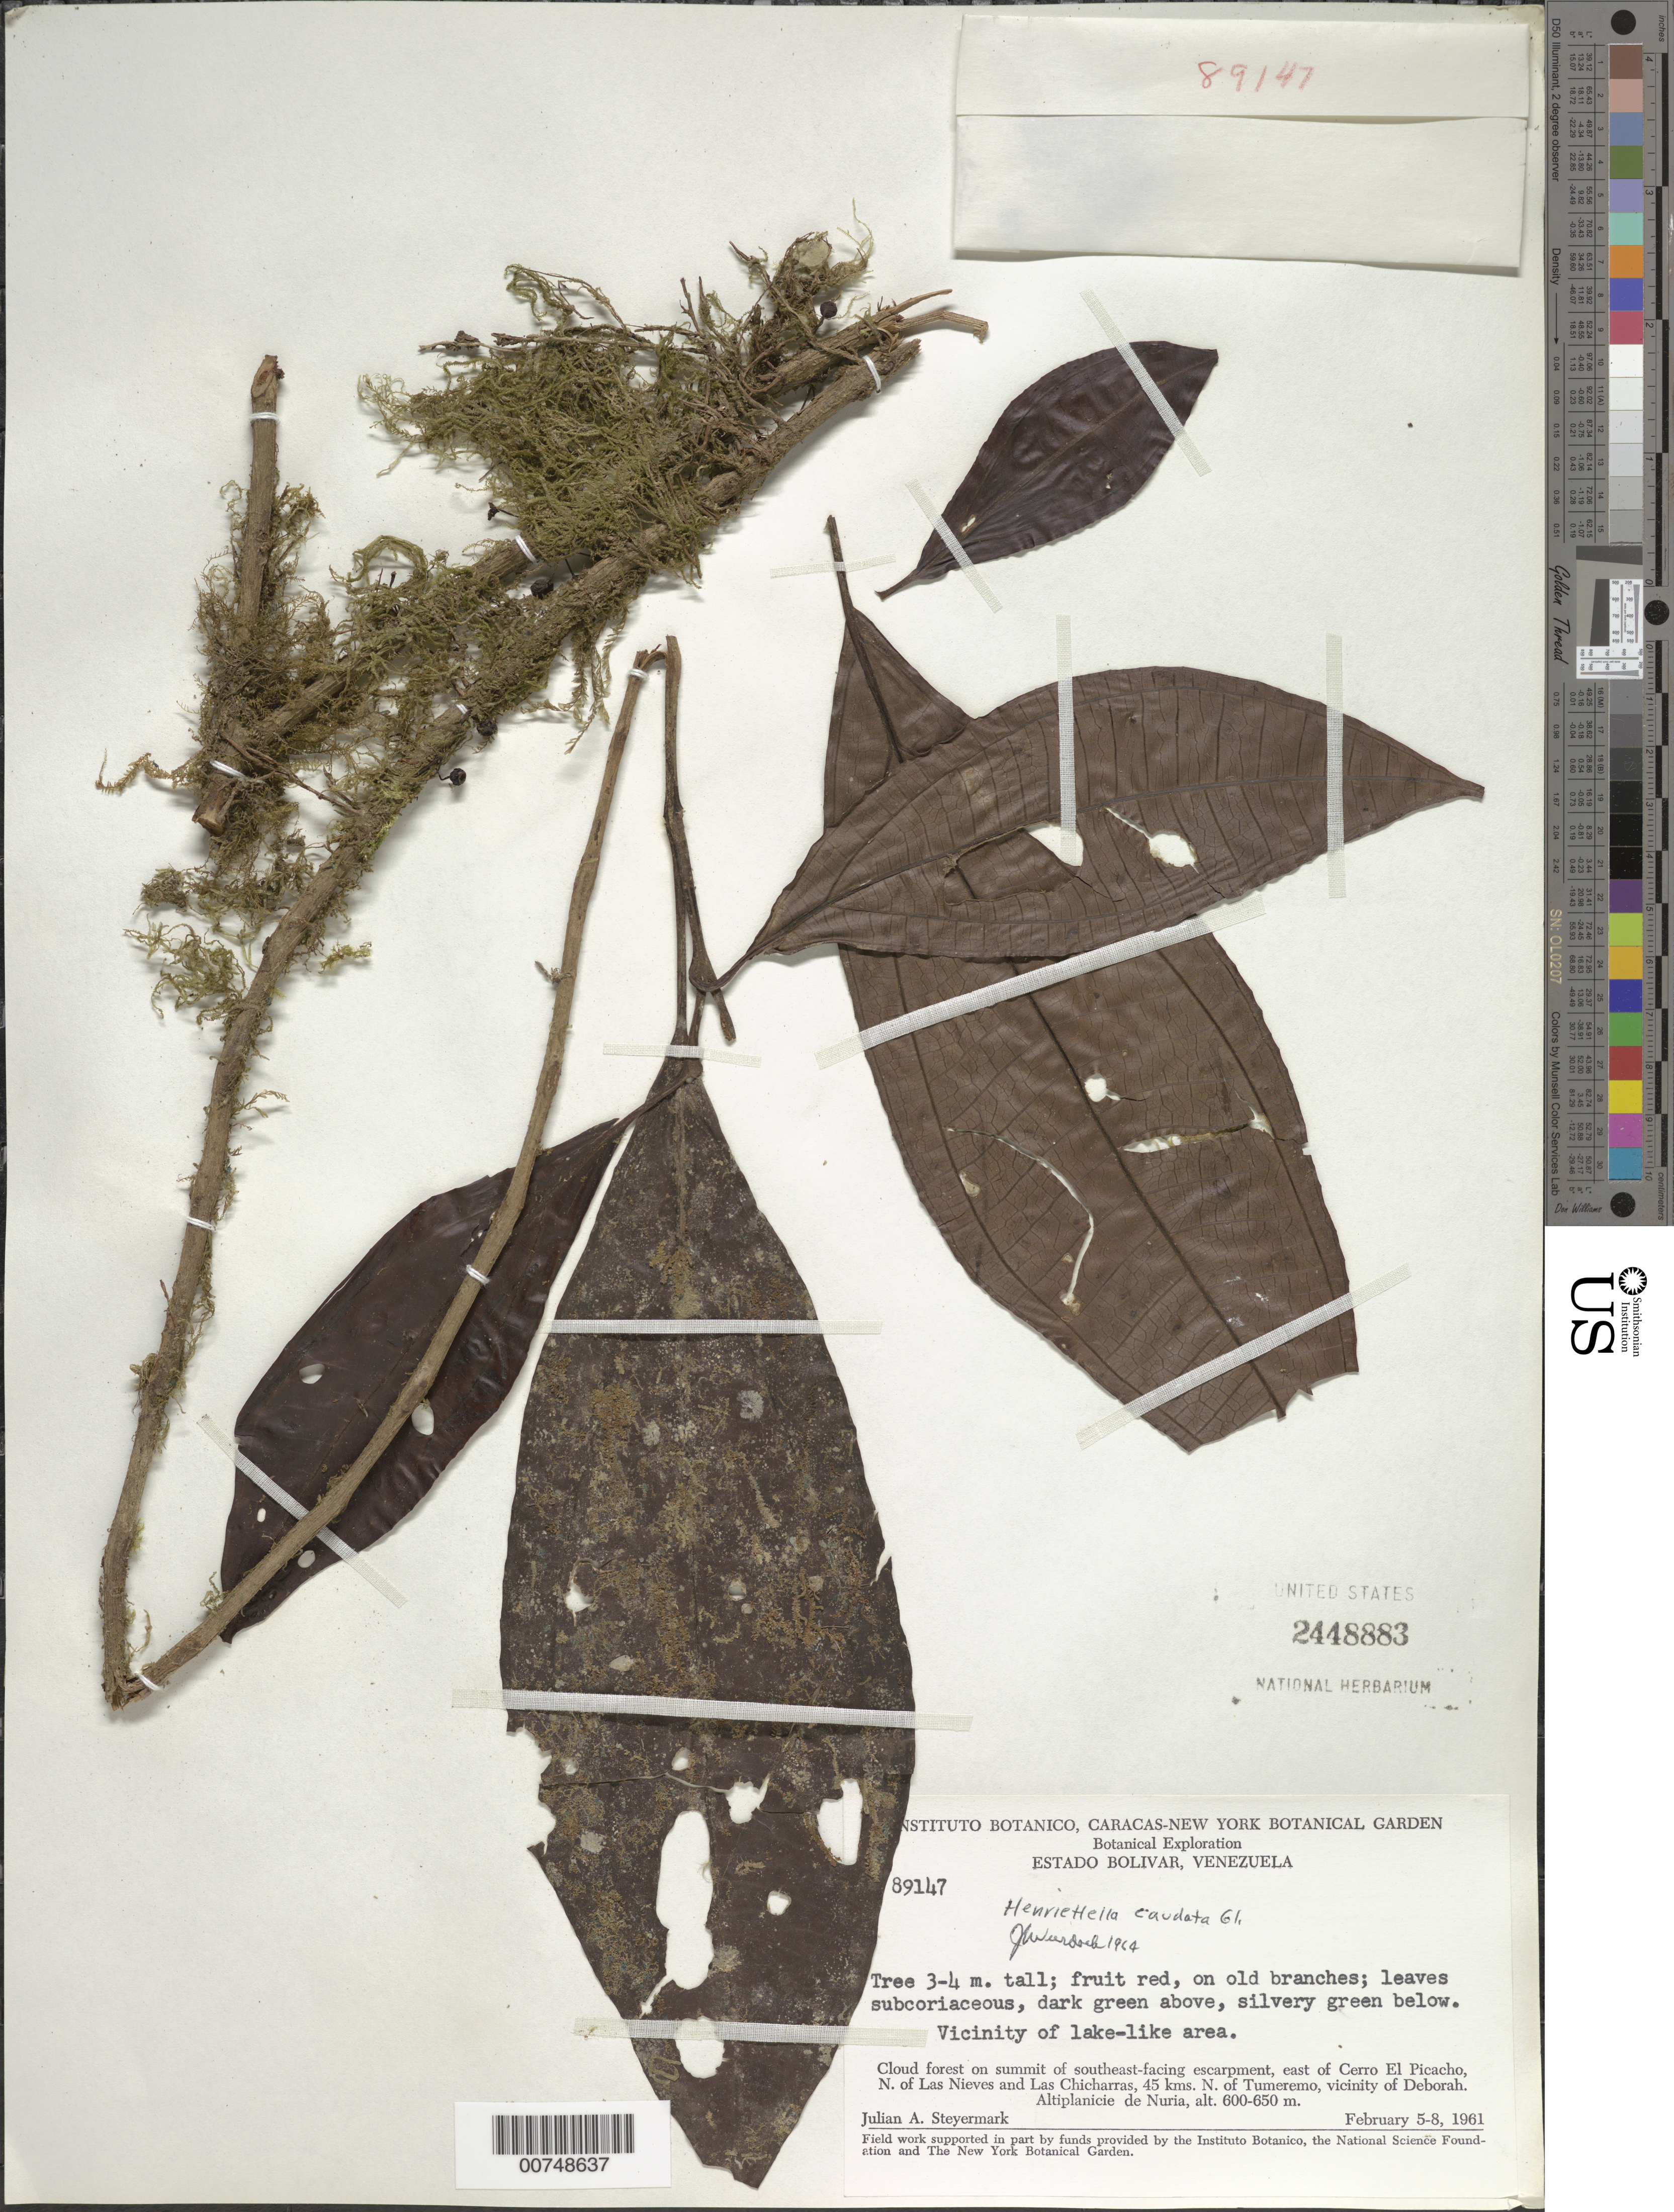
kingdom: Plantae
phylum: Tracheophyta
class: Magnoliopsida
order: Myrtales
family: Melastomataceae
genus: Henriettea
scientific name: Henriettea caudata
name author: (Gleason) Penneys et al.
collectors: J. Steyermark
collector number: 89147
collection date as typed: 5-Feb-61 to 8-Feb-61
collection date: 1961-02-05/1961-02-08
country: Venezuela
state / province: Bolívar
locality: Cerro El Picacho, E of, N of Las Nieves & Las Chicharras, 45 km N of Tumeremo; vic of Deborah; Altiplanicie de Nuria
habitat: Cloud forest on summit of southeast-facing escarpment, vic. of lake-like area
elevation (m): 600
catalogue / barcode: US 2448883